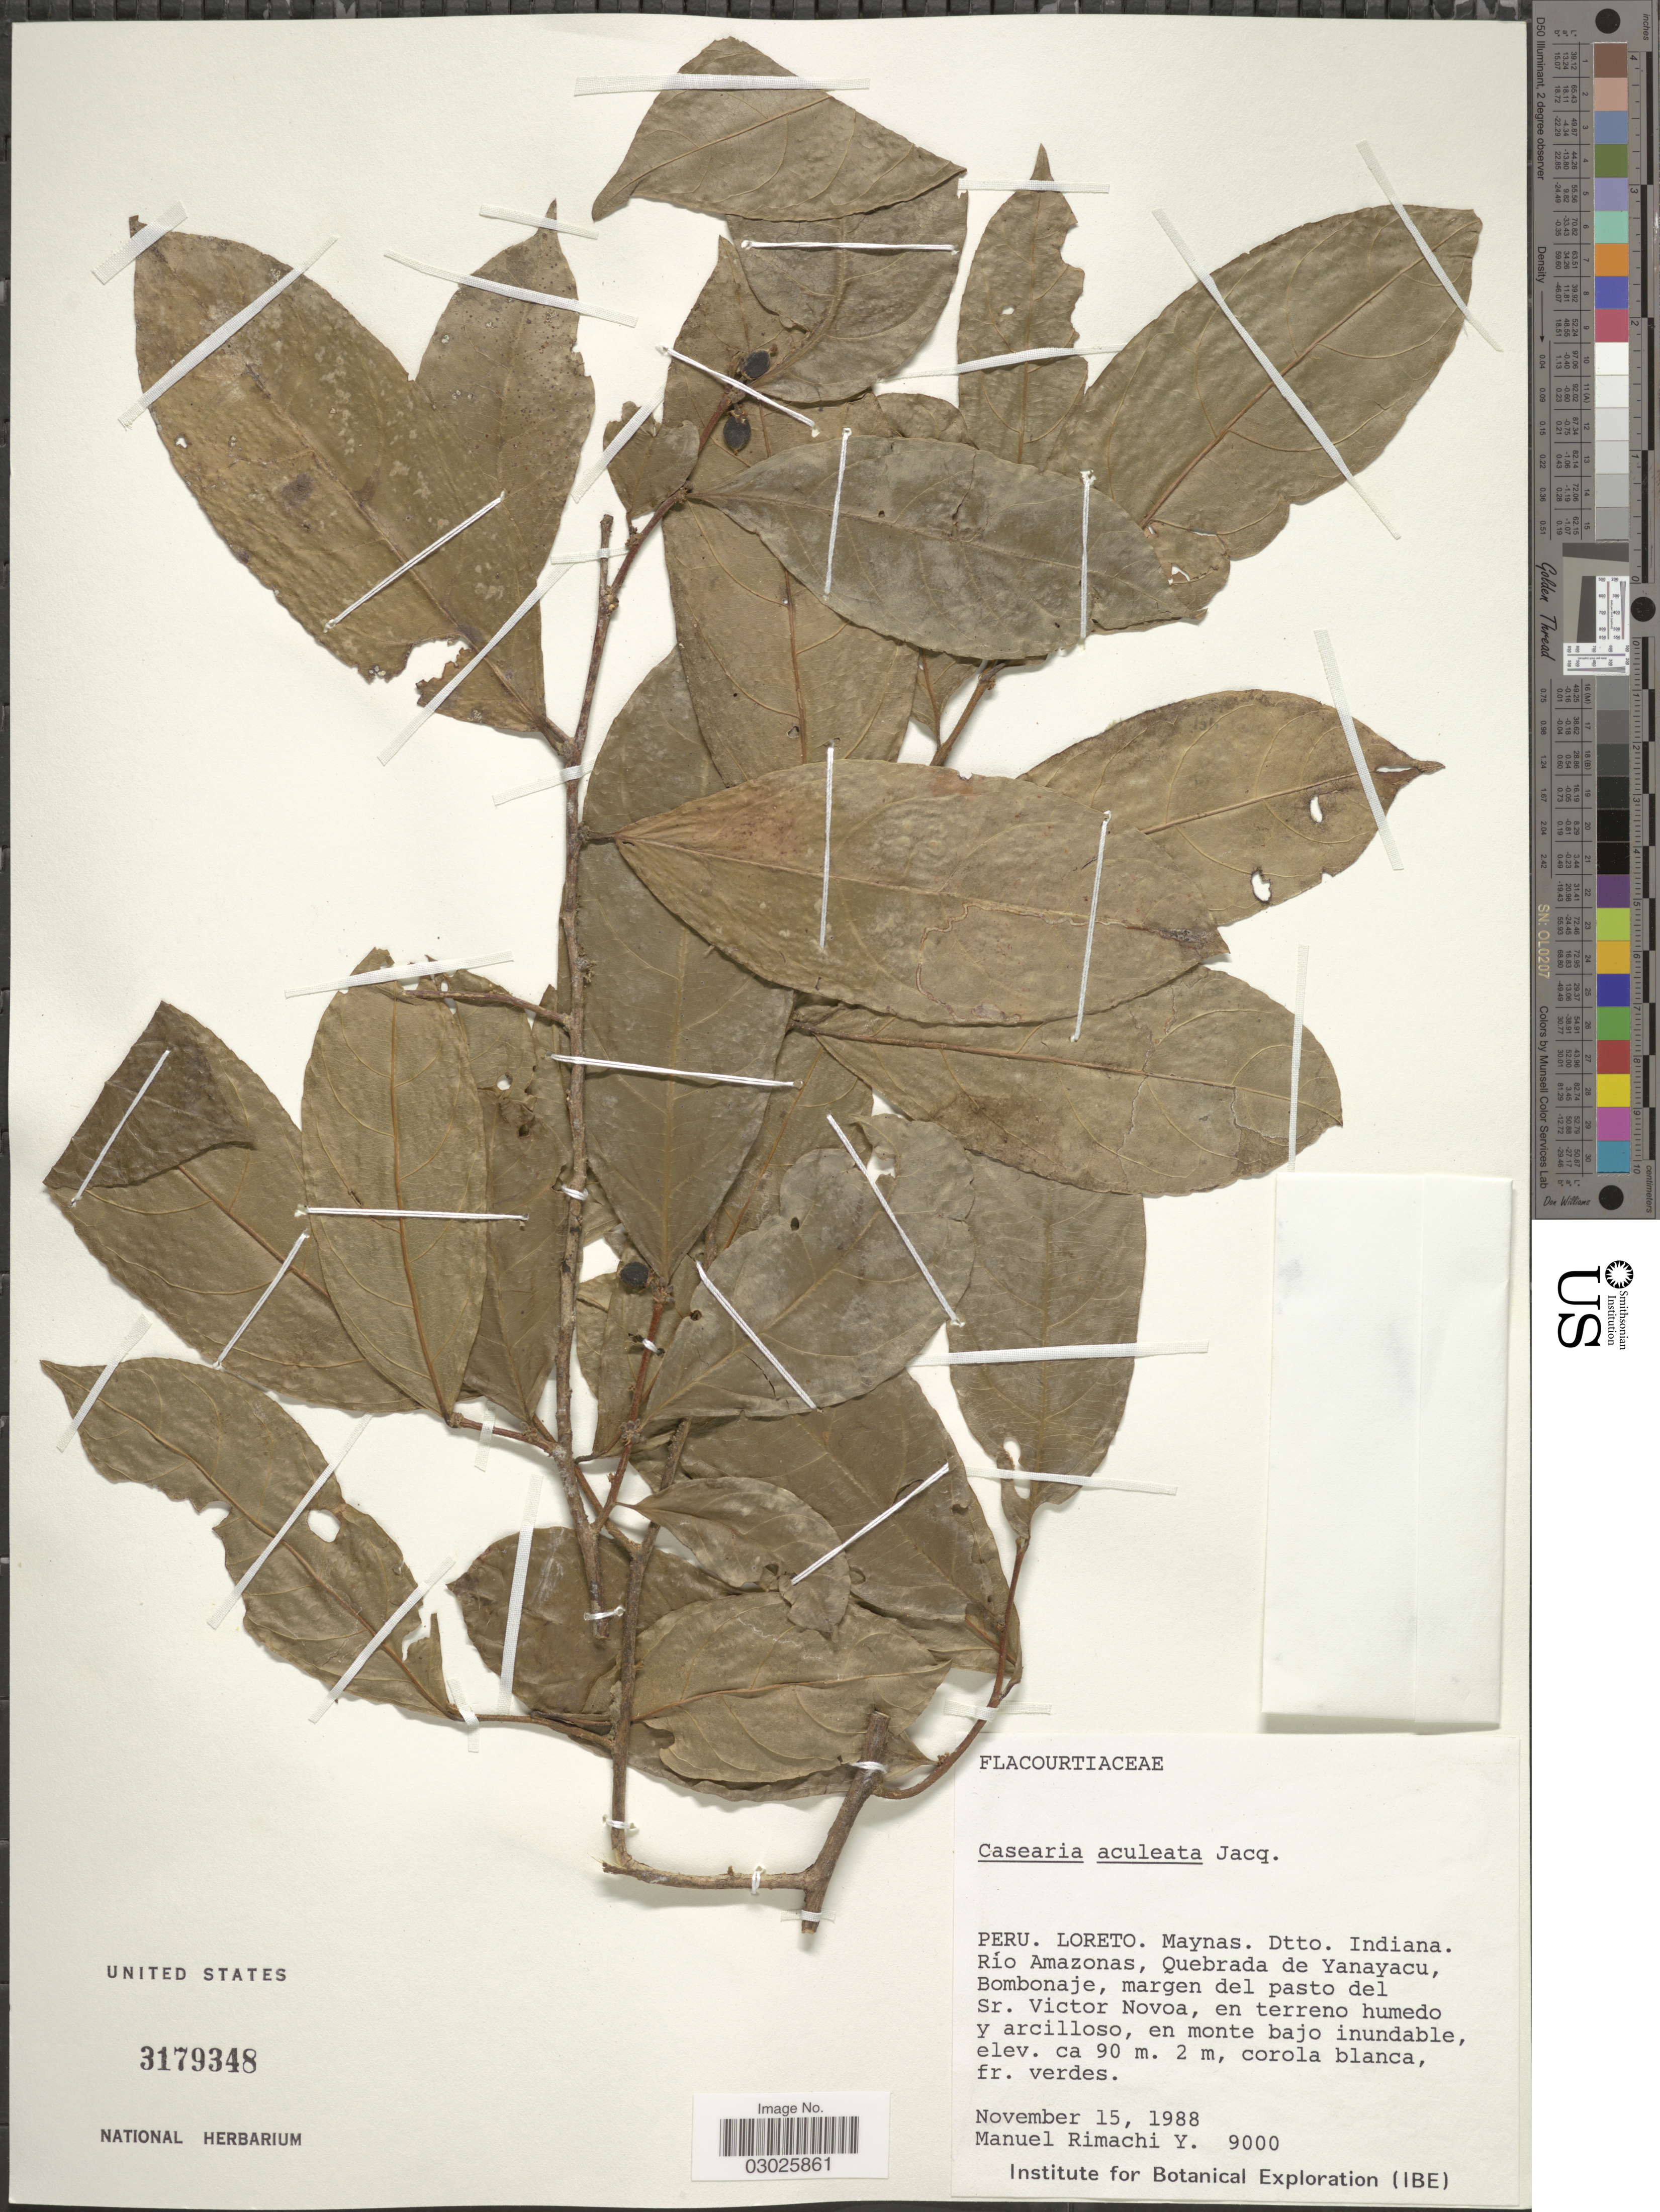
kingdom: Plantae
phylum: Tracheophyta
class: Magnoliopsida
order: Malpighiales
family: Salicaceae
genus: Casearia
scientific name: Casearia aculeata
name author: Jacq.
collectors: M. Rimachi Y.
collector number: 9000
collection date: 1988-11-15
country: Peru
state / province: Loreto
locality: Maynas. Dtto. Indiana. Río Amazonas, Quebrada de Yanayacu, Bombonaje, margen del pasto del Sr. Victor Novoa.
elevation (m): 90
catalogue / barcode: US 3179348